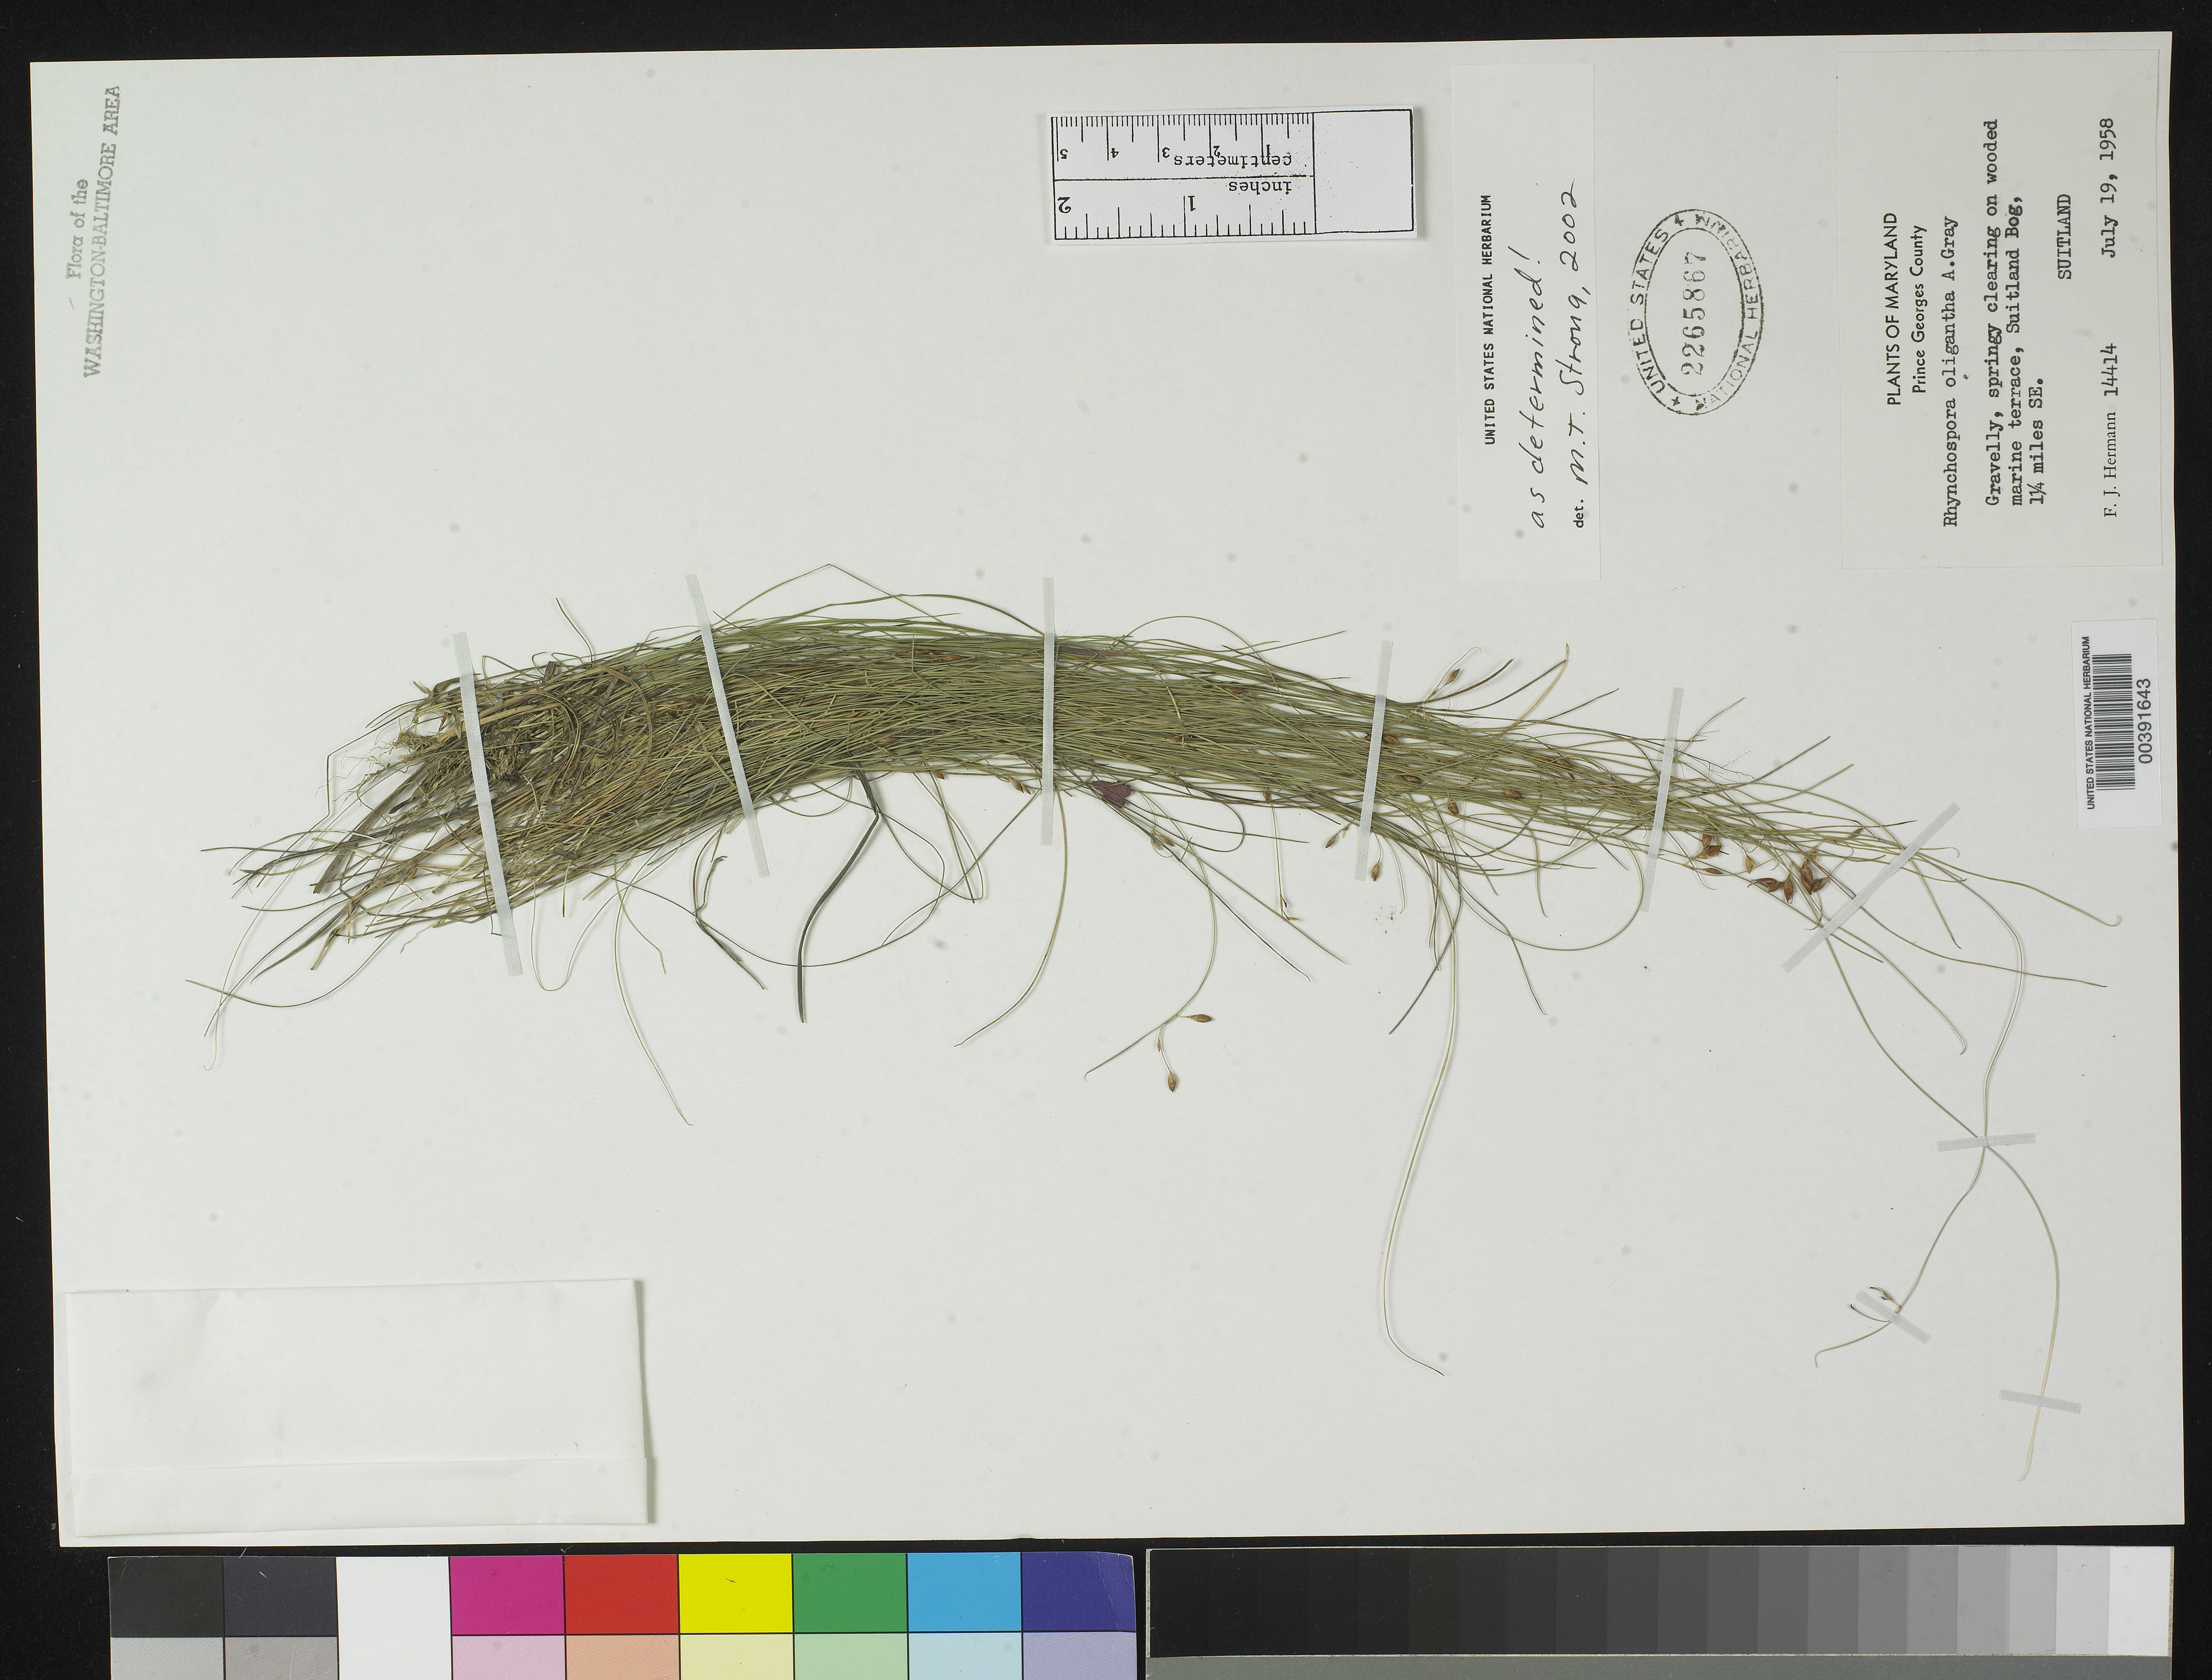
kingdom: Plantae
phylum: Tracheophyta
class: Liliopsida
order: Poales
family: Cyperaceae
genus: Rhynchospora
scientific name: Rhynchospora oligantha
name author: A. Gray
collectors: F. J. Hermann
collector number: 14414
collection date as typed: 19 Jul 1958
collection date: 1958-07-19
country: United States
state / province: Maryland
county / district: Prince George's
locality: Suitland Bog, southeast of Suitland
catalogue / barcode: US 2265867